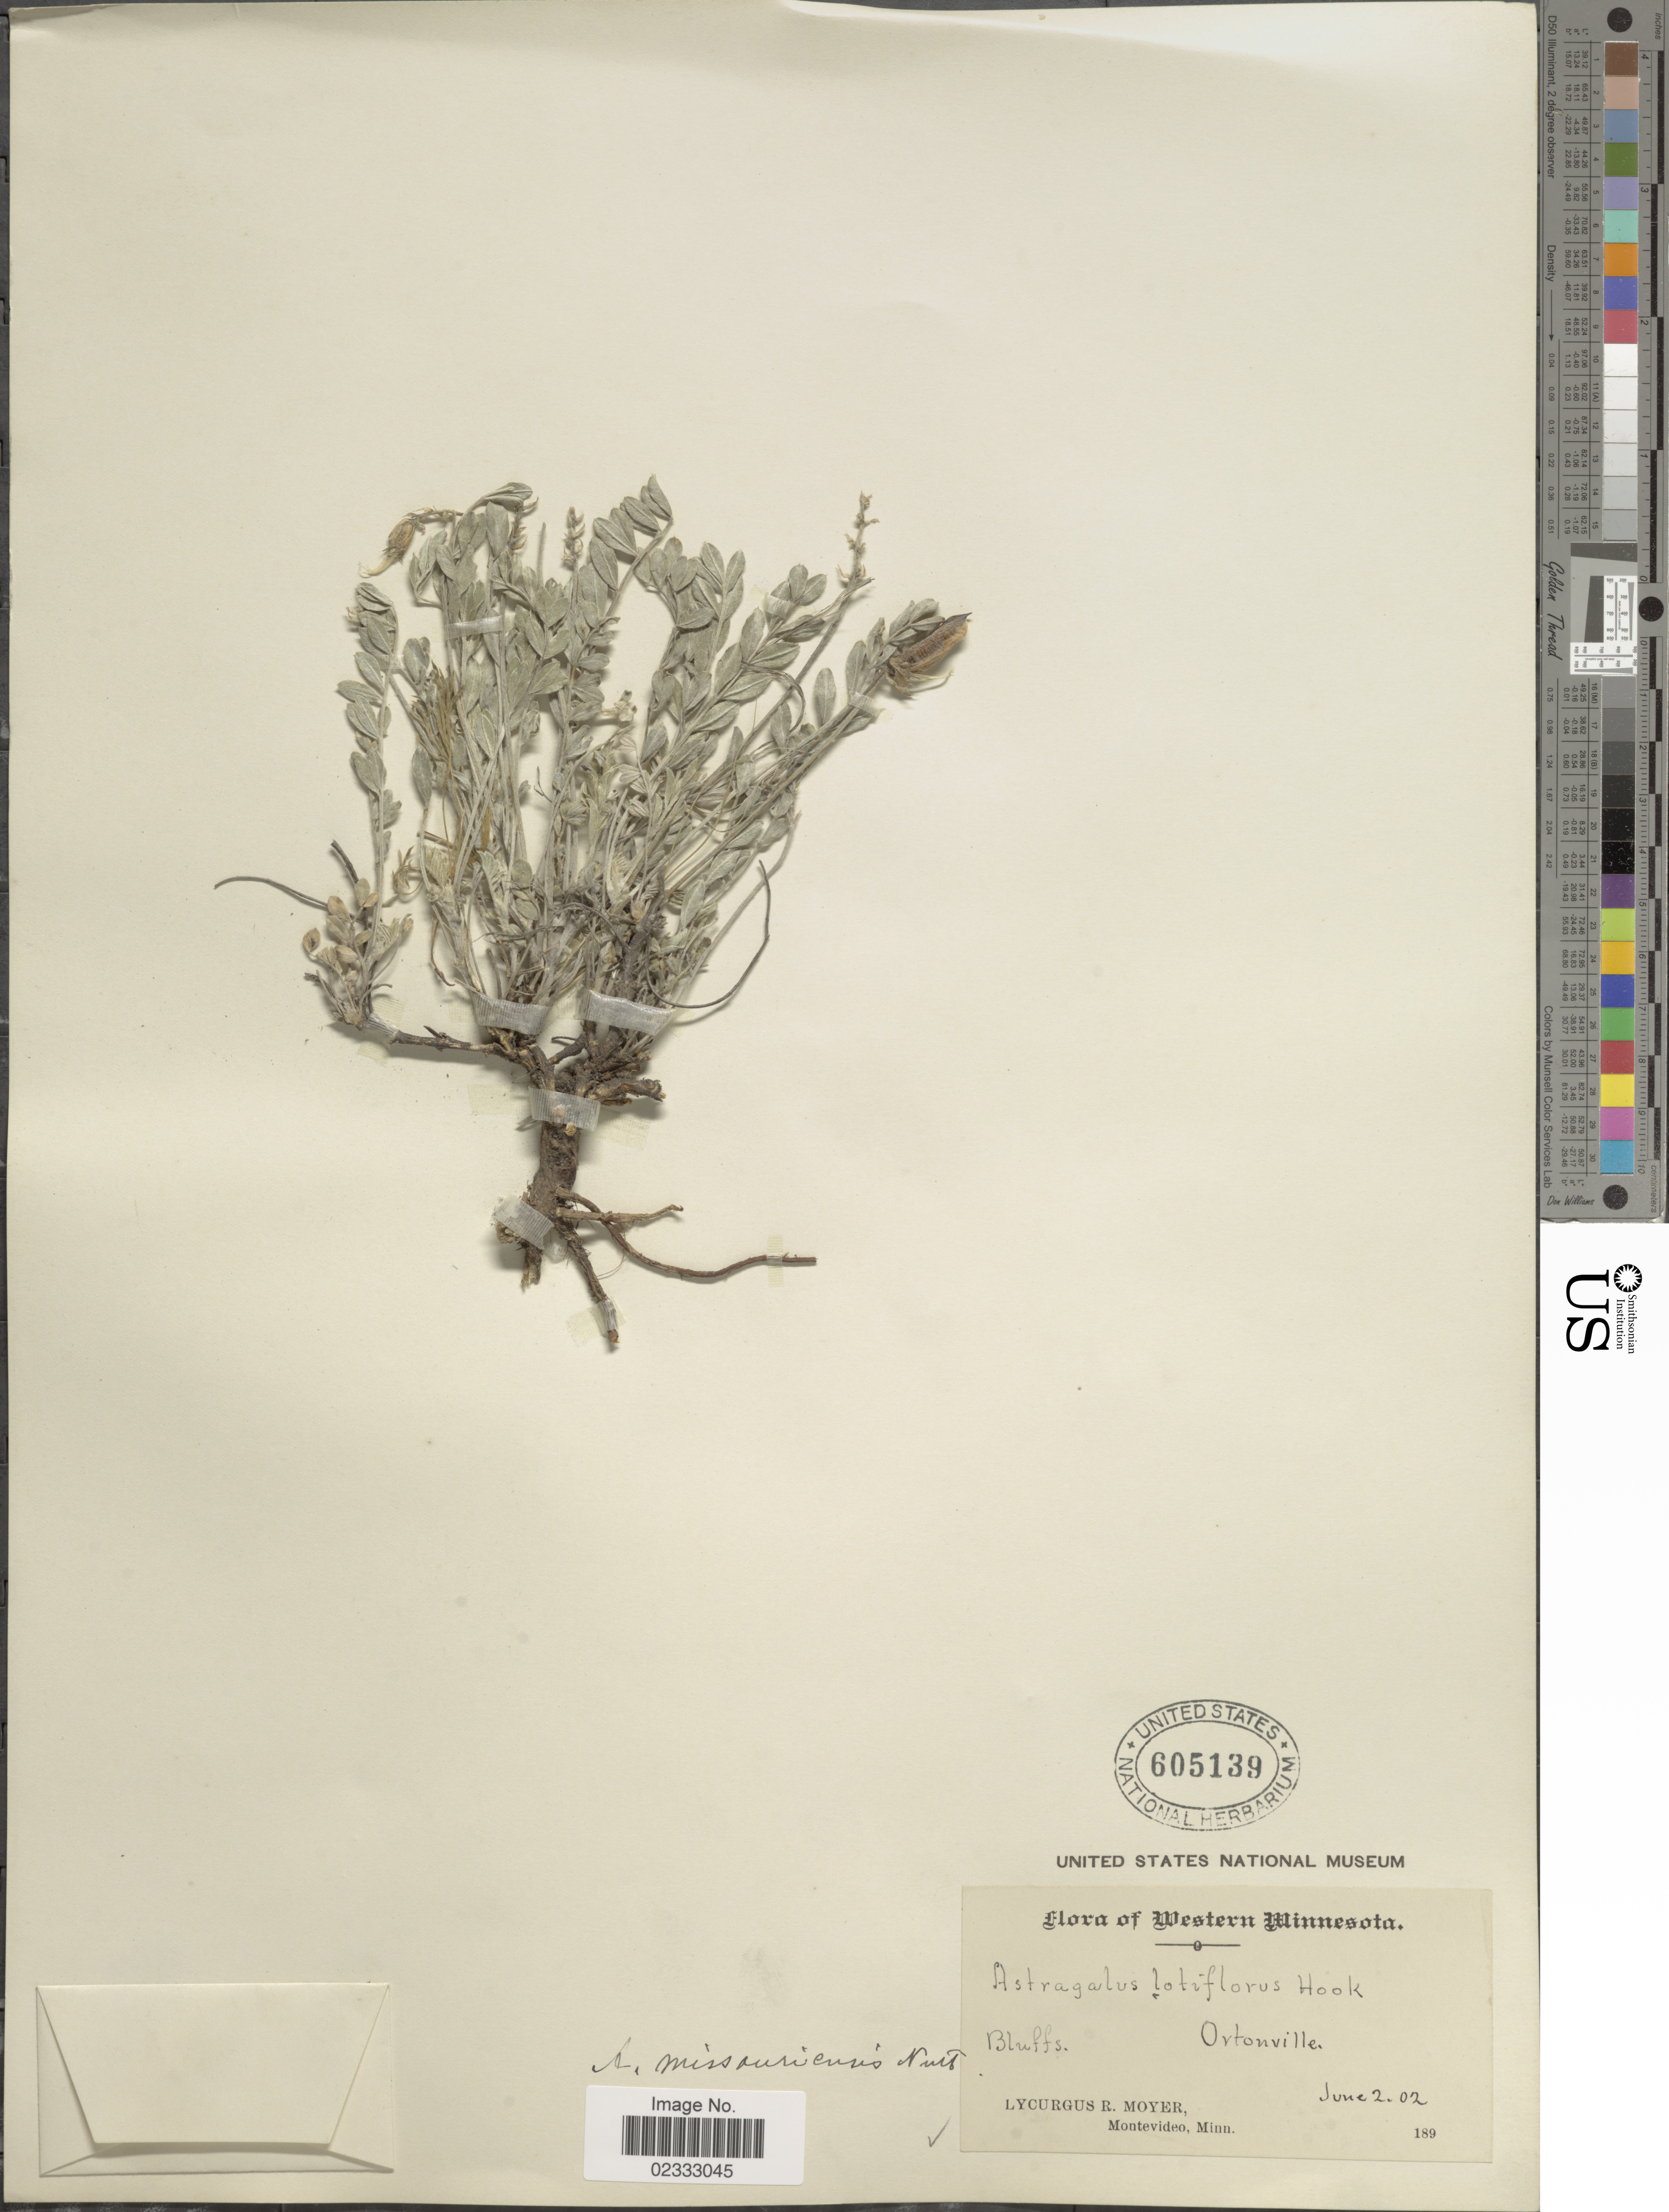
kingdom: Plantae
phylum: Tracheophyta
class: Magnoliopsida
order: Fabales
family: Fabaceae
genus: Astragalus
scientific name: Astragalus missouriensis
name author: Nutt.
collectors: L. Moyer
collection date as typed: Transcribed d/m/y: 2/6/2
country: United States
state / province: Minnesota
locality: Western Minnesota, Ortonville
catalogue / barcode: US 605139